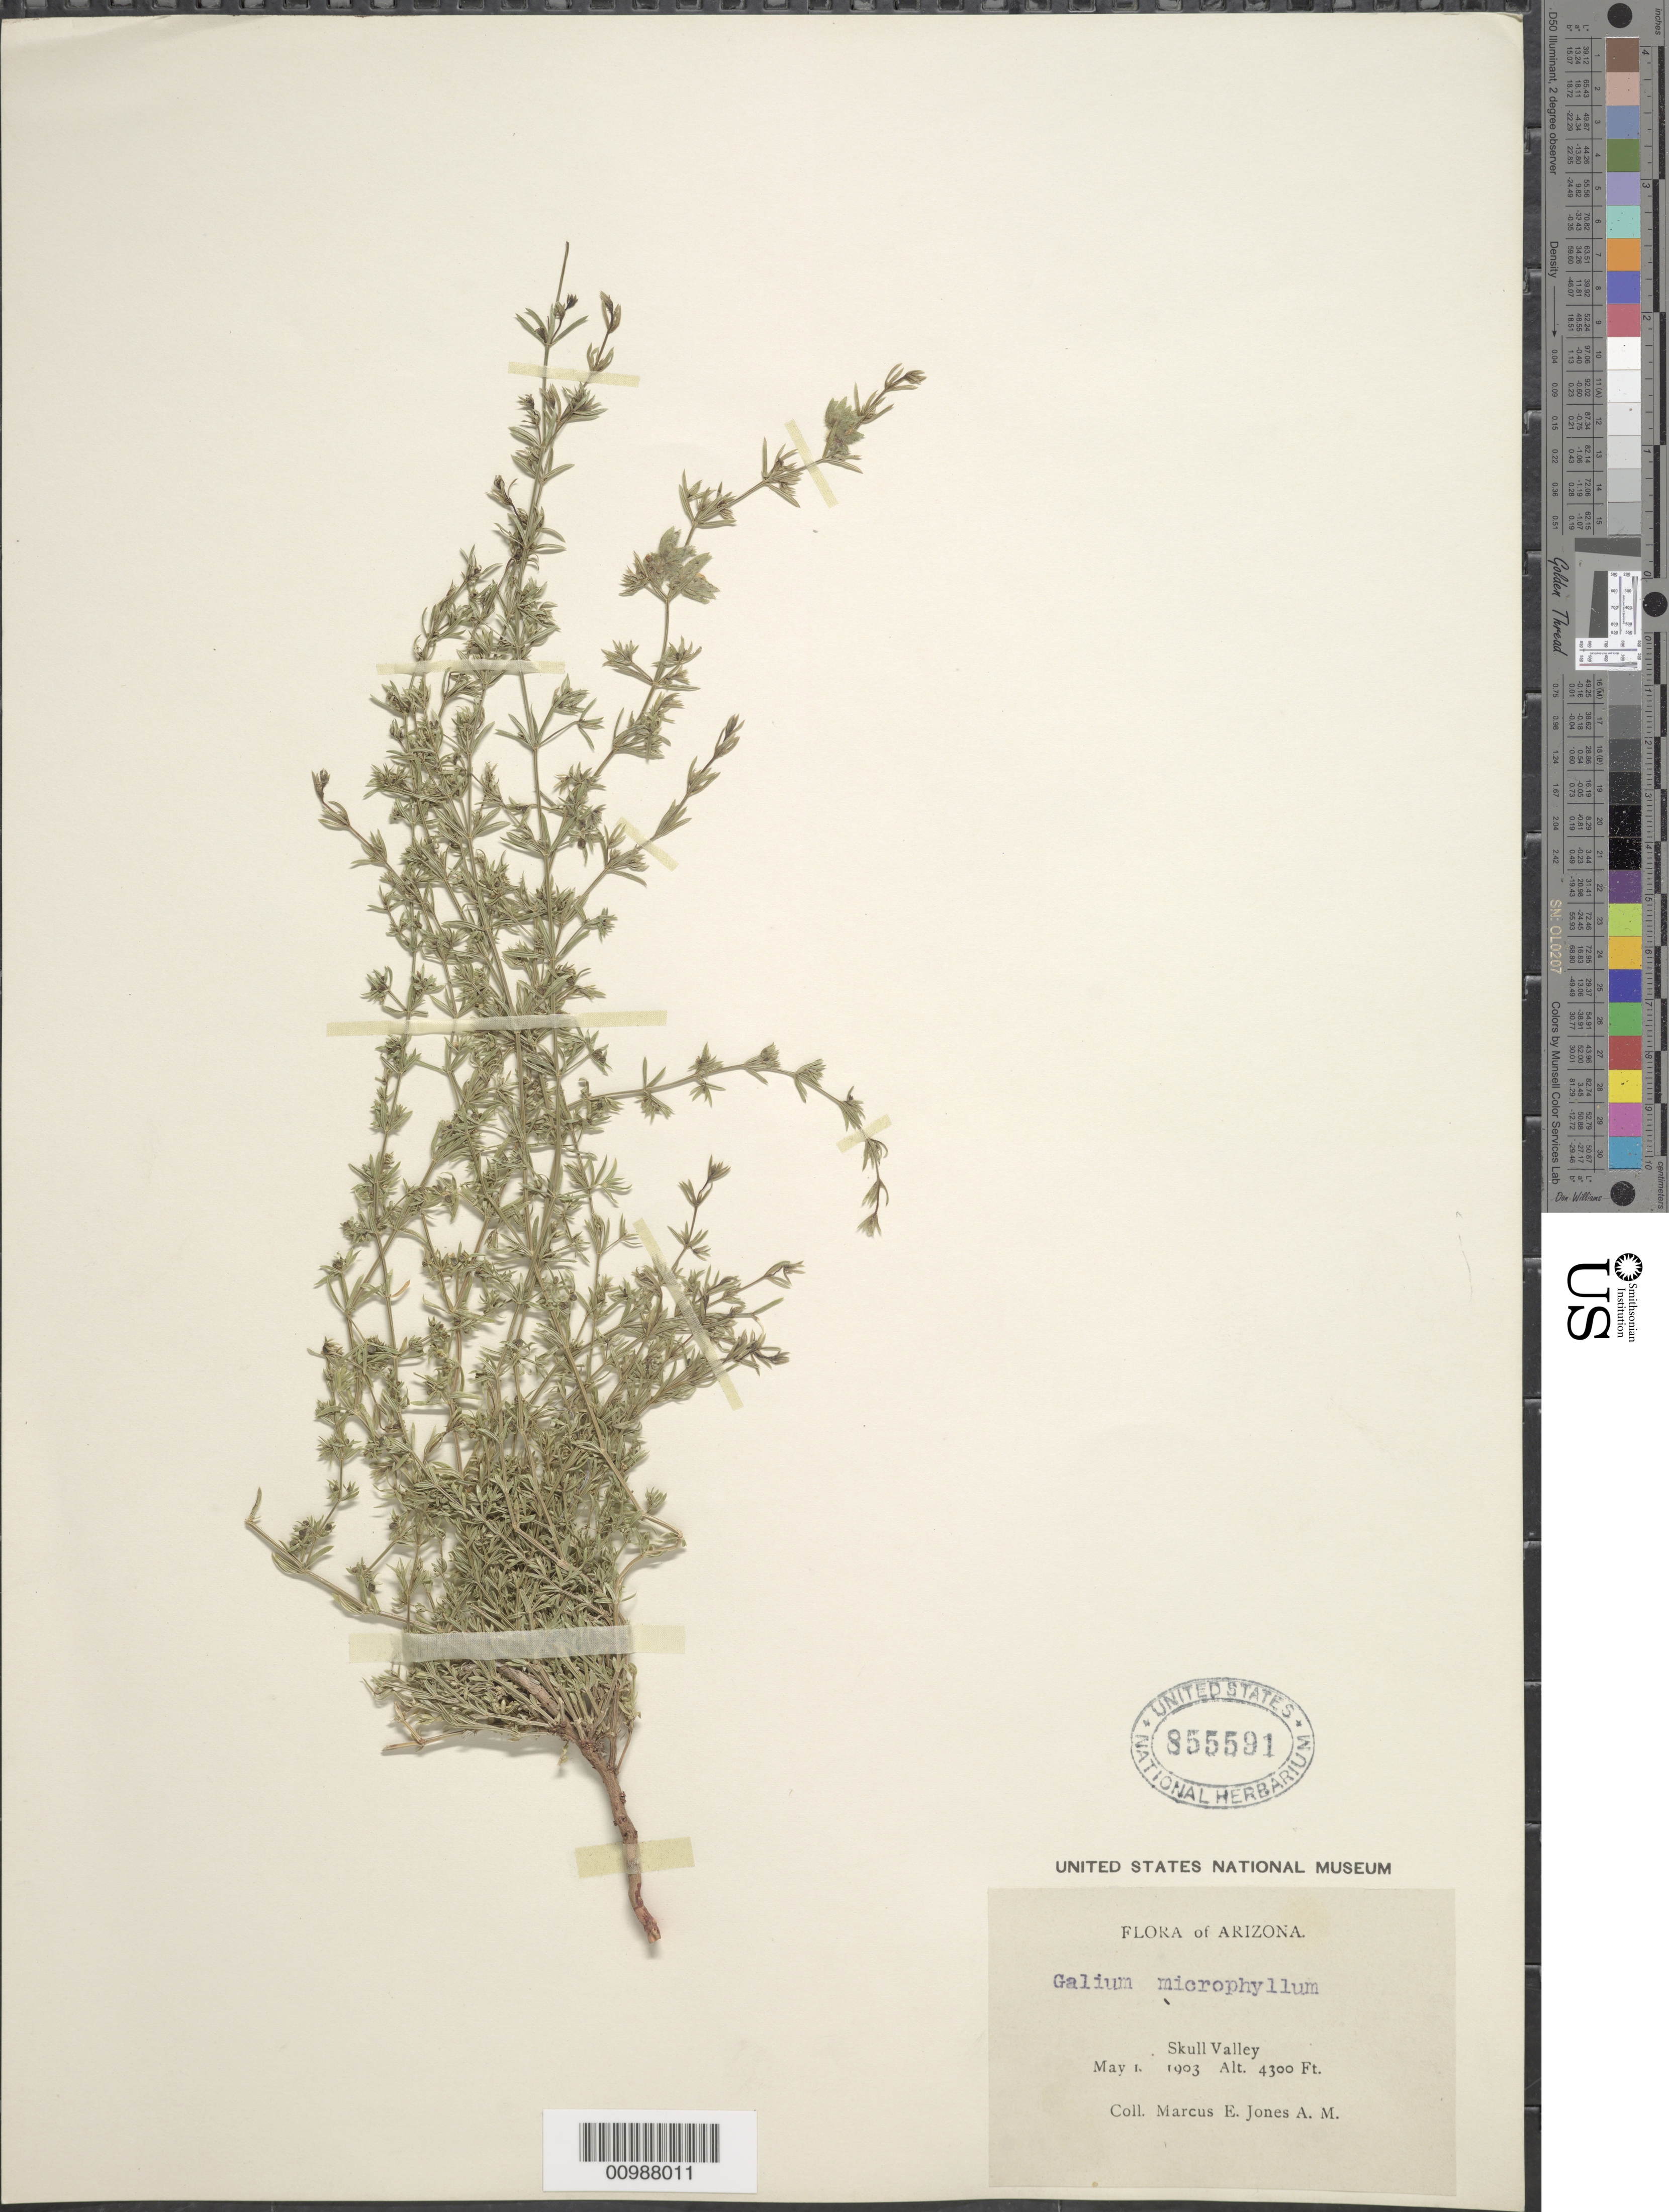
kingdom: Plantae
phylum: Tracheophyta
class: Magnoliopsida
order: Gentianales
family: Rubiaceae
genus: Galium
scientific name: Galium microphyllum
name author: A. Gray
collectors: M. E. Jones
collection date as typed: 01 May 1903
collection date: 1903-05-01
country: United States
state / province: Arizona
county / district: Yavapai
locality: Skull Valley.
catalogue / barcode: US 855591